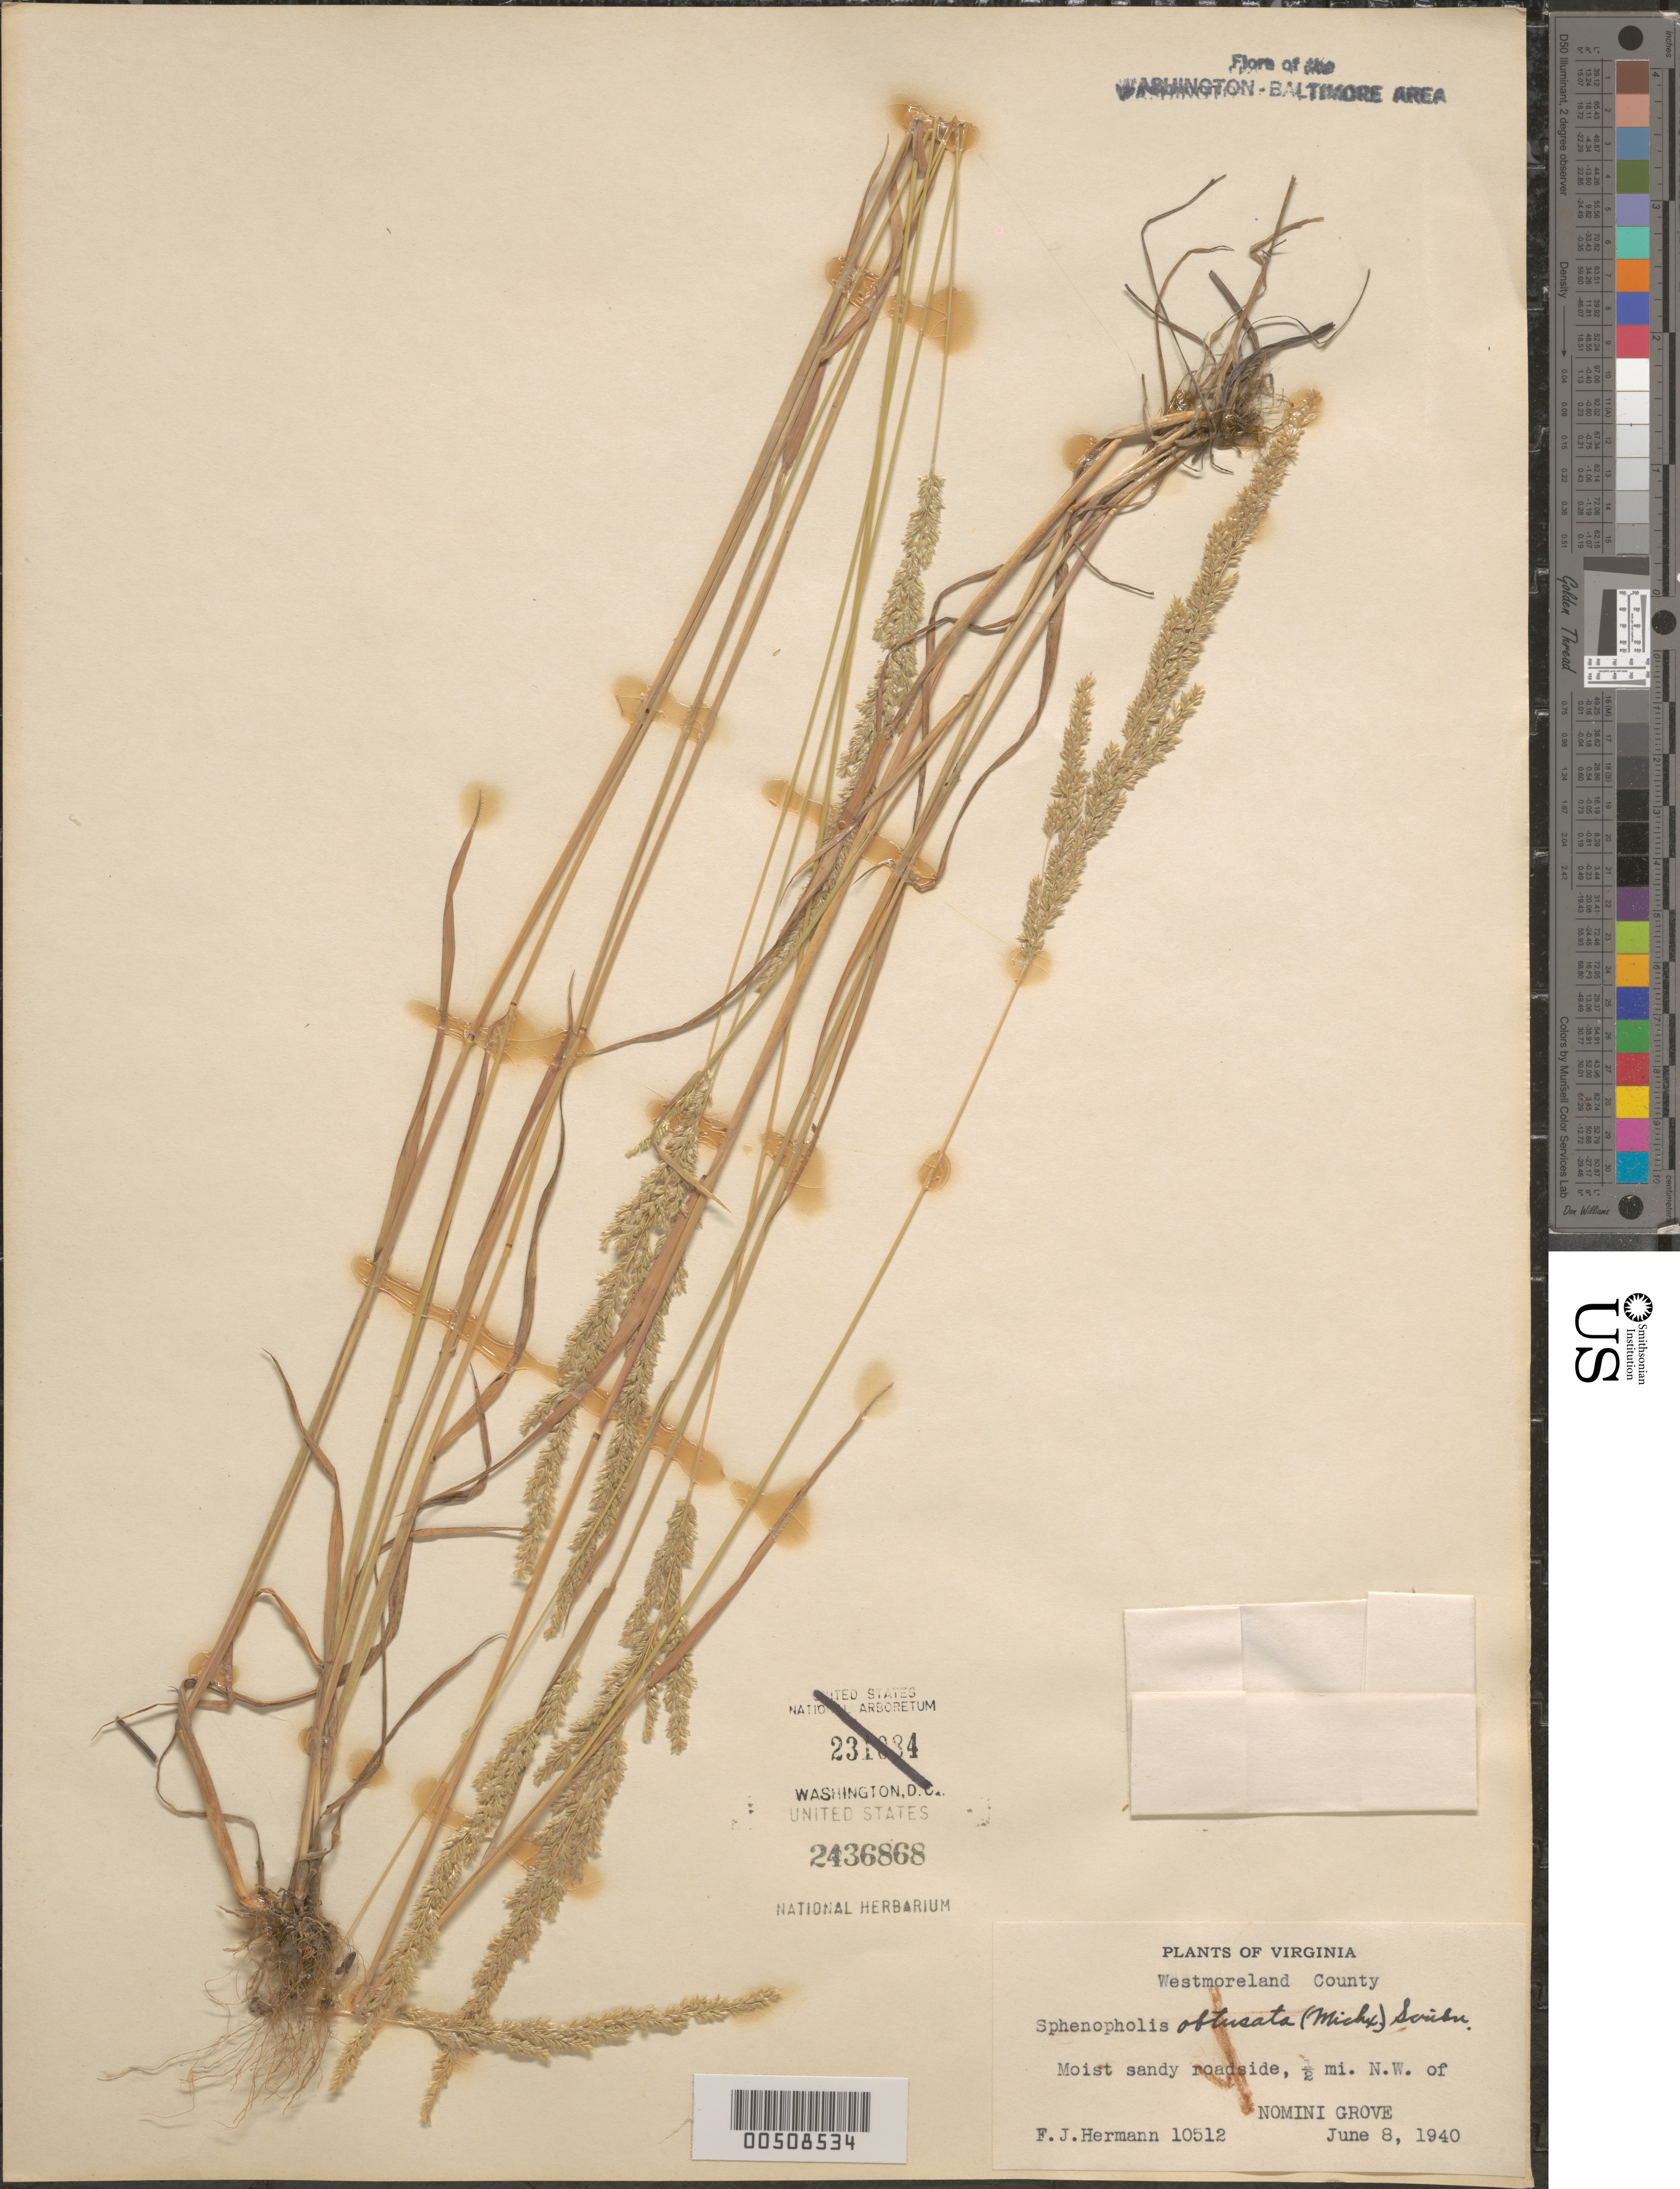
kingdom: Plantae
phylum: Tracheophyta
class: Liliopsida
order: Poales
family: Poaceae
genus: Sphenopholis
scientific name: Sphenopholis obtusata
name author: (Michx.) Scribn.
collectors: F. J. Hermann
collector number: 10512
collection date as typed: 08 Jun 1940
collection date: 1940-06-08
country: United States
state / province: Virginia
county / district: Westmoreland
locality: NW of Nomini Grove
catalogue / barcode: US 2436868